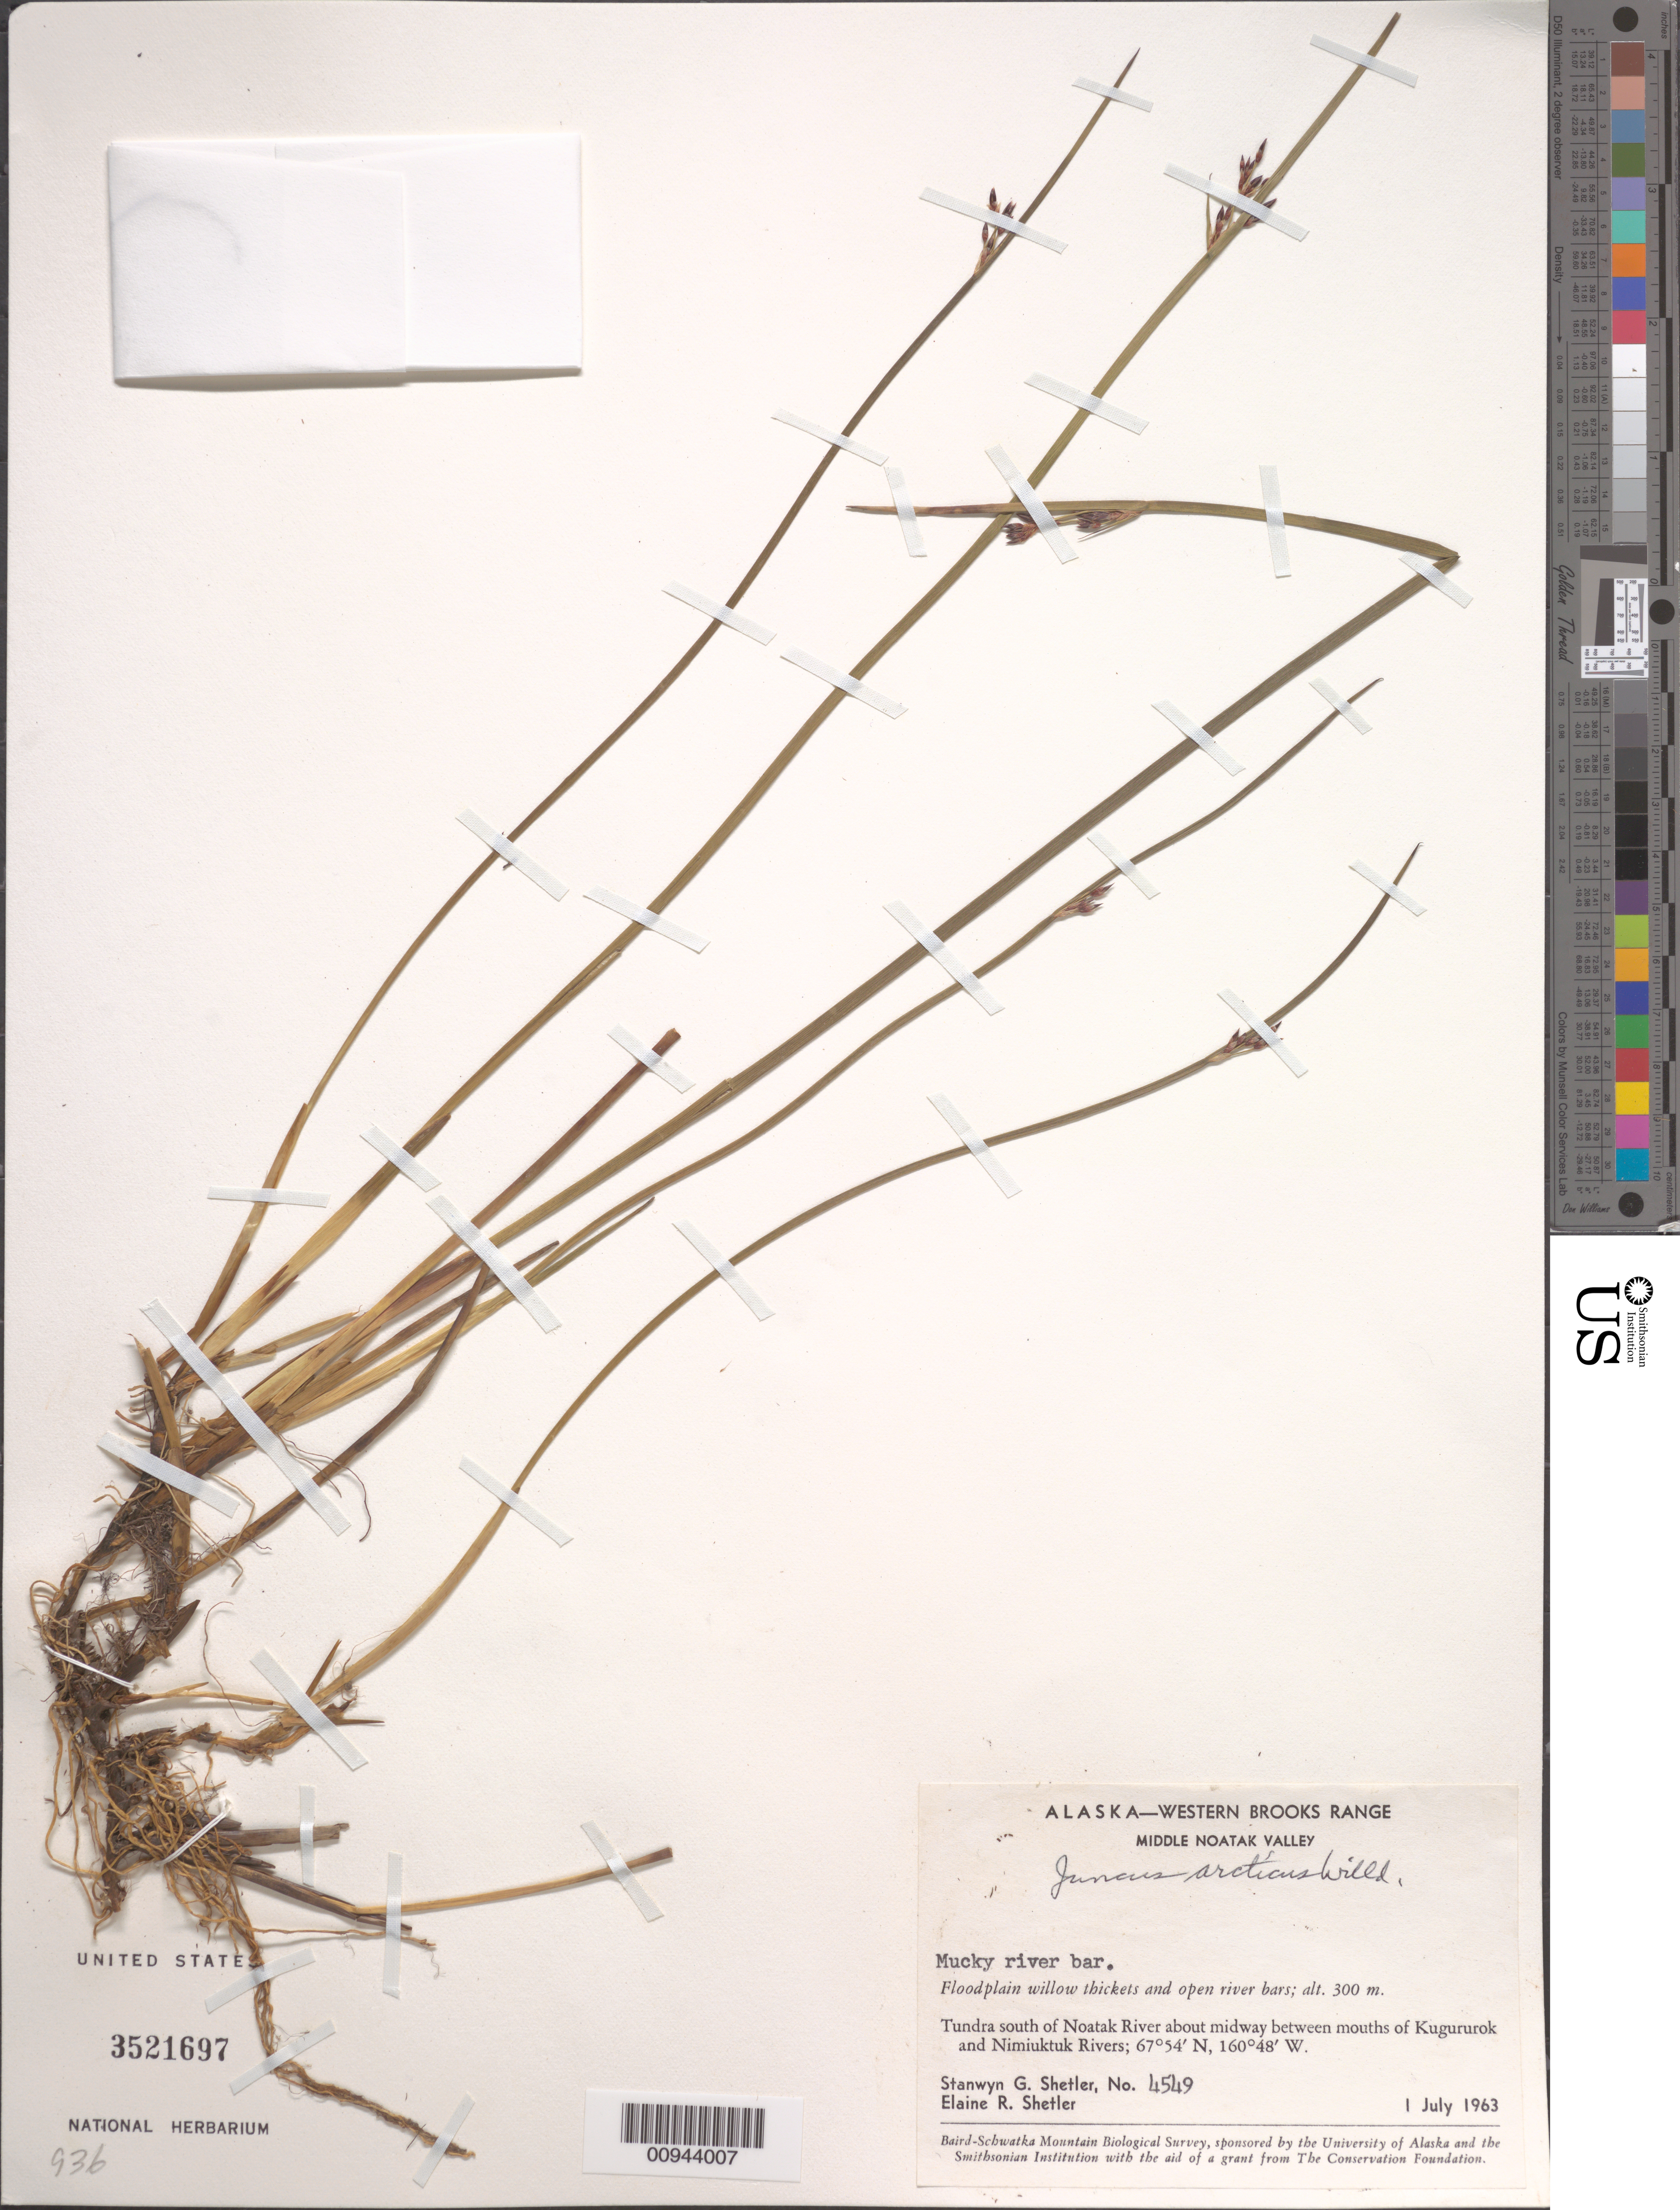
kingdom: Plantae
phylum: Tracheophyta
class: Liliopsida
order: Poales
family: Juncaceae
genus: Juncus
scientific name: Juncus arcticus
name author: Willd.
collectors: S. Shetler & E. R. Shetler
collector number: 4549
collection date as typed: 01 Jul 1963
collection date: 1963-07-01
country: United States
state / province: Alaska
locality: S of Noatak River about midway between mouths of Kugururok and Nimiuktuk Rivers. Western Brooks Range, Middle Noatak Valley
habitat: Tundra. Floodplain willow thickets and open river bars.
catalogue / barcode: US 3521697